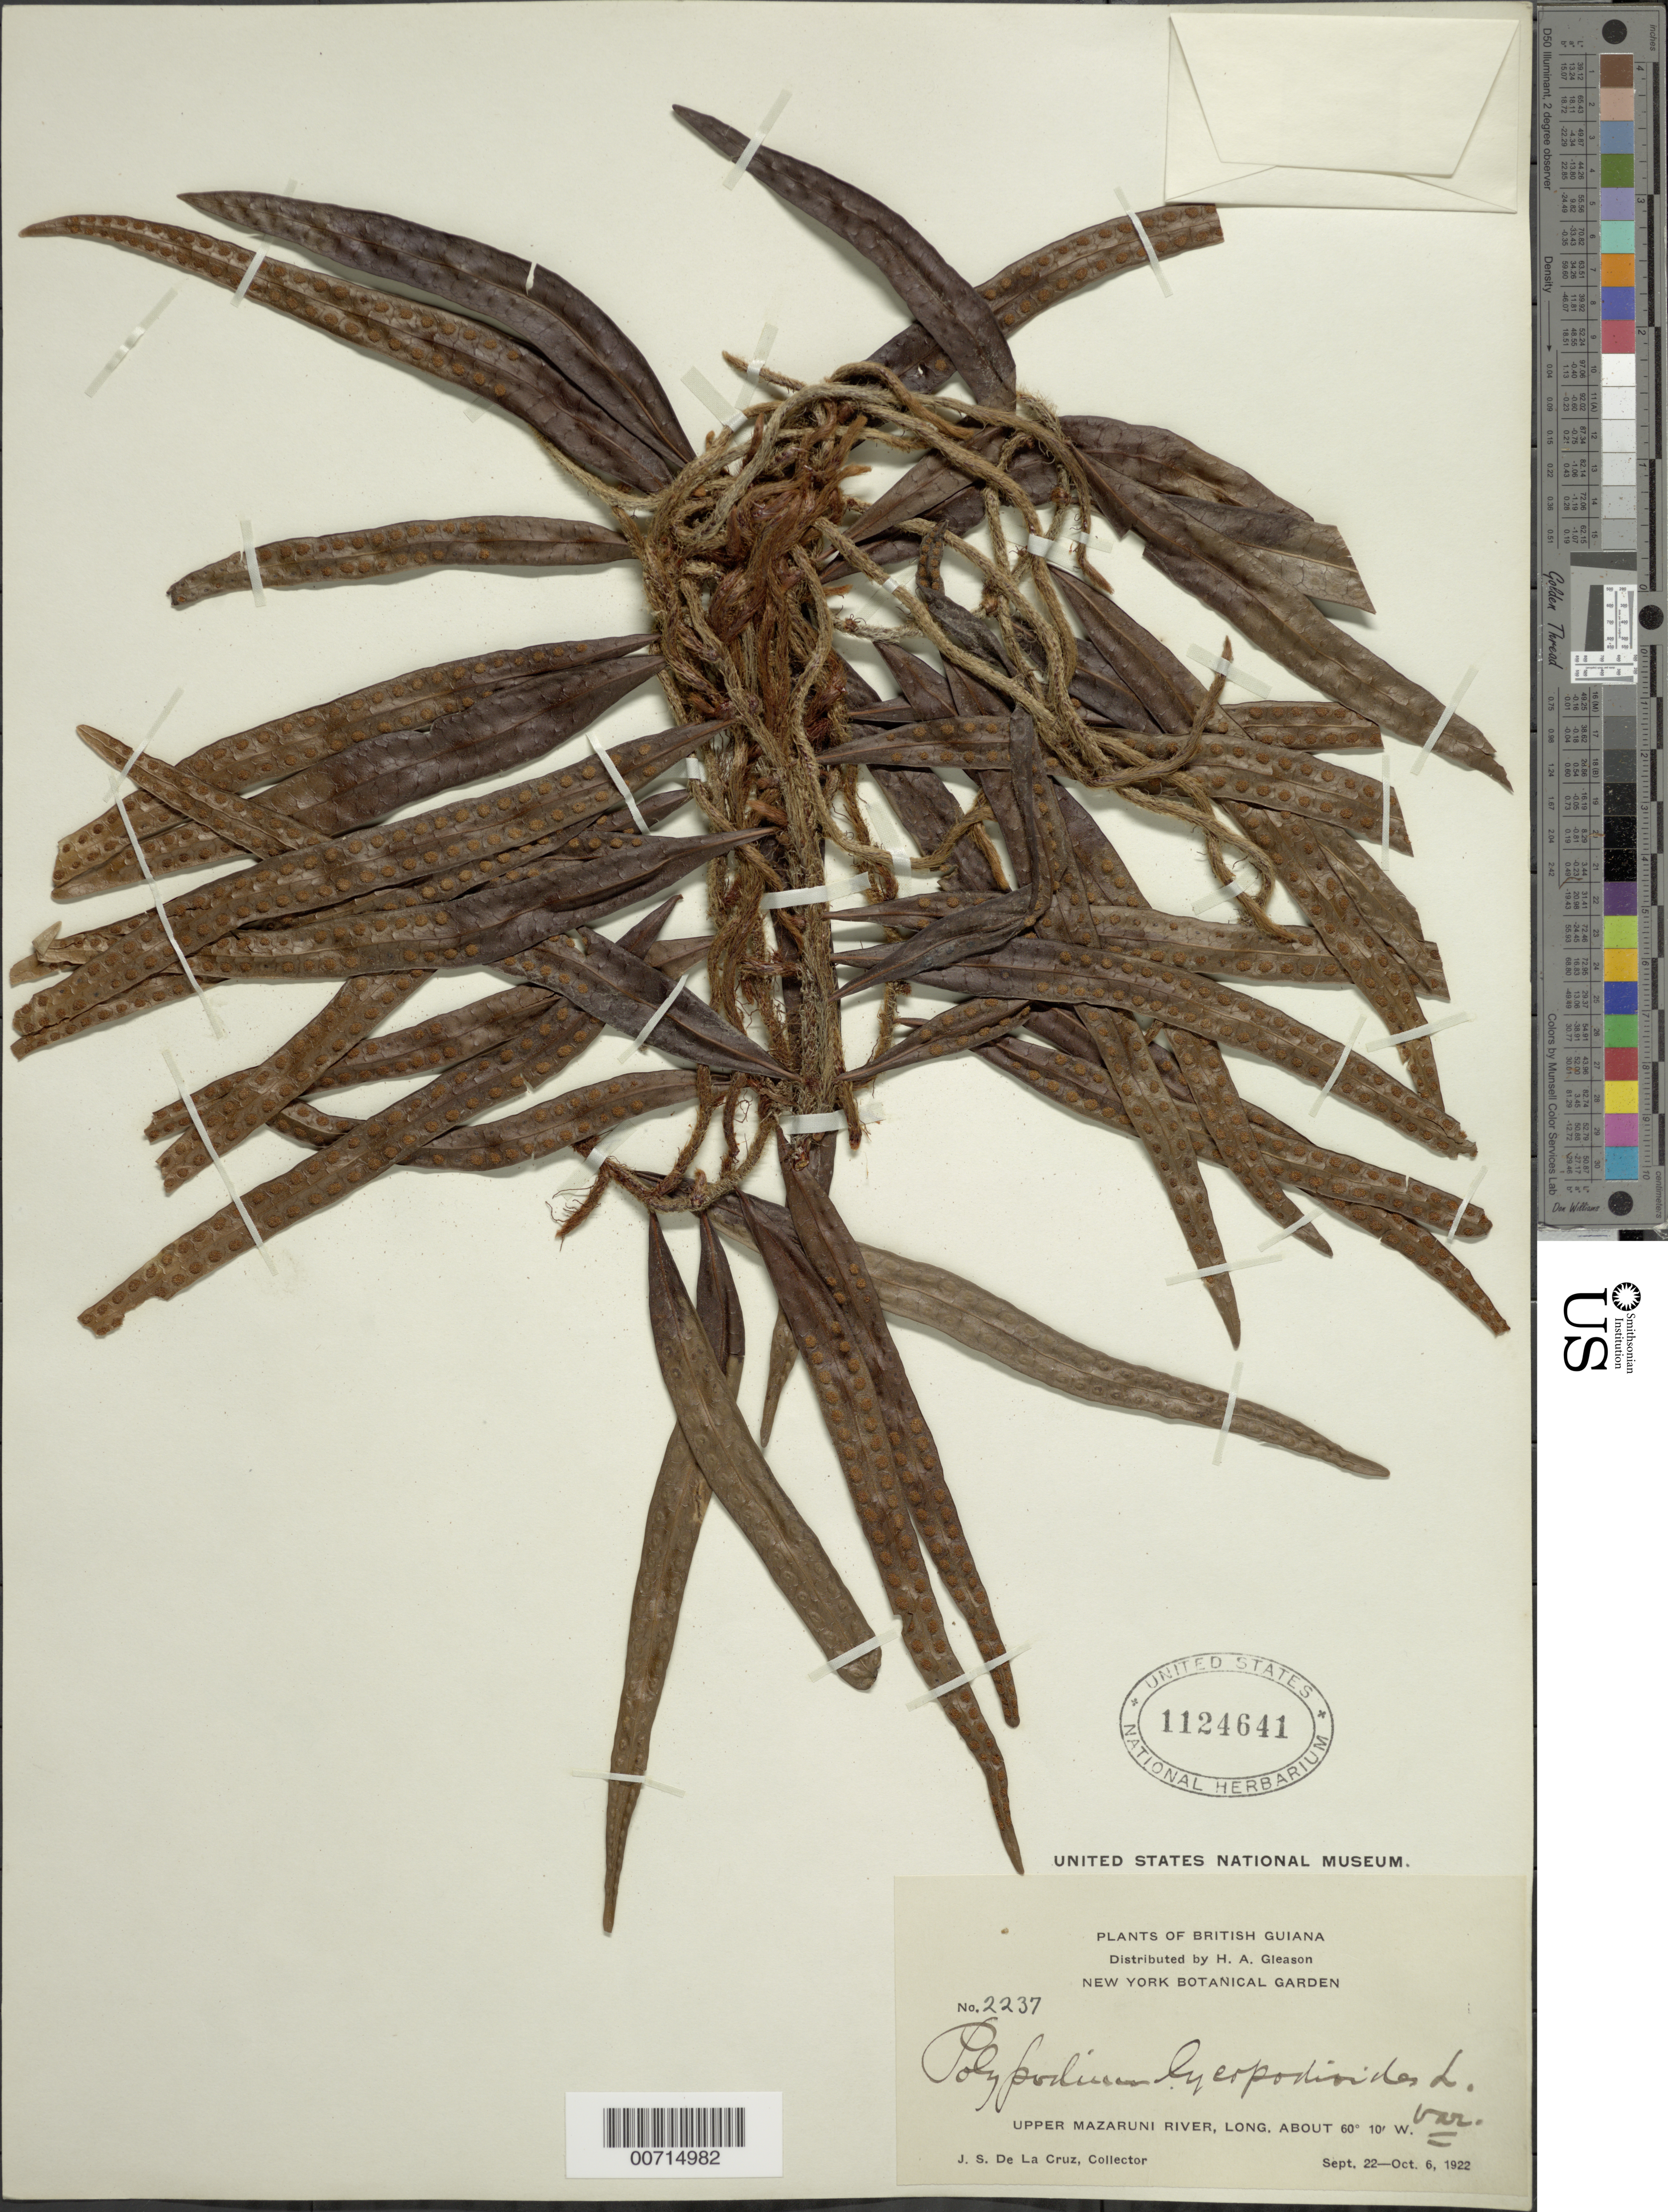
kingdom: Plantae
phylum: Tracheophyta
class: Polypodiopsida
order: Polypodiales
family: Polypodiaceae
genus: Microgramma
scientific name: Microgramma lycopodioides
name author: (L.) Copel.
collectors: J. S. de la Cruz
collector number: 2237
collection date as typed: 22-Sep-22 to 6-Oct-22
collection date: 1922-09-22/1922-10-06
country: Guyana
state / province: Cuyuni-Mazaruni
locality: Upper Mazaruni R.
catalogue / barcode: US 1124641